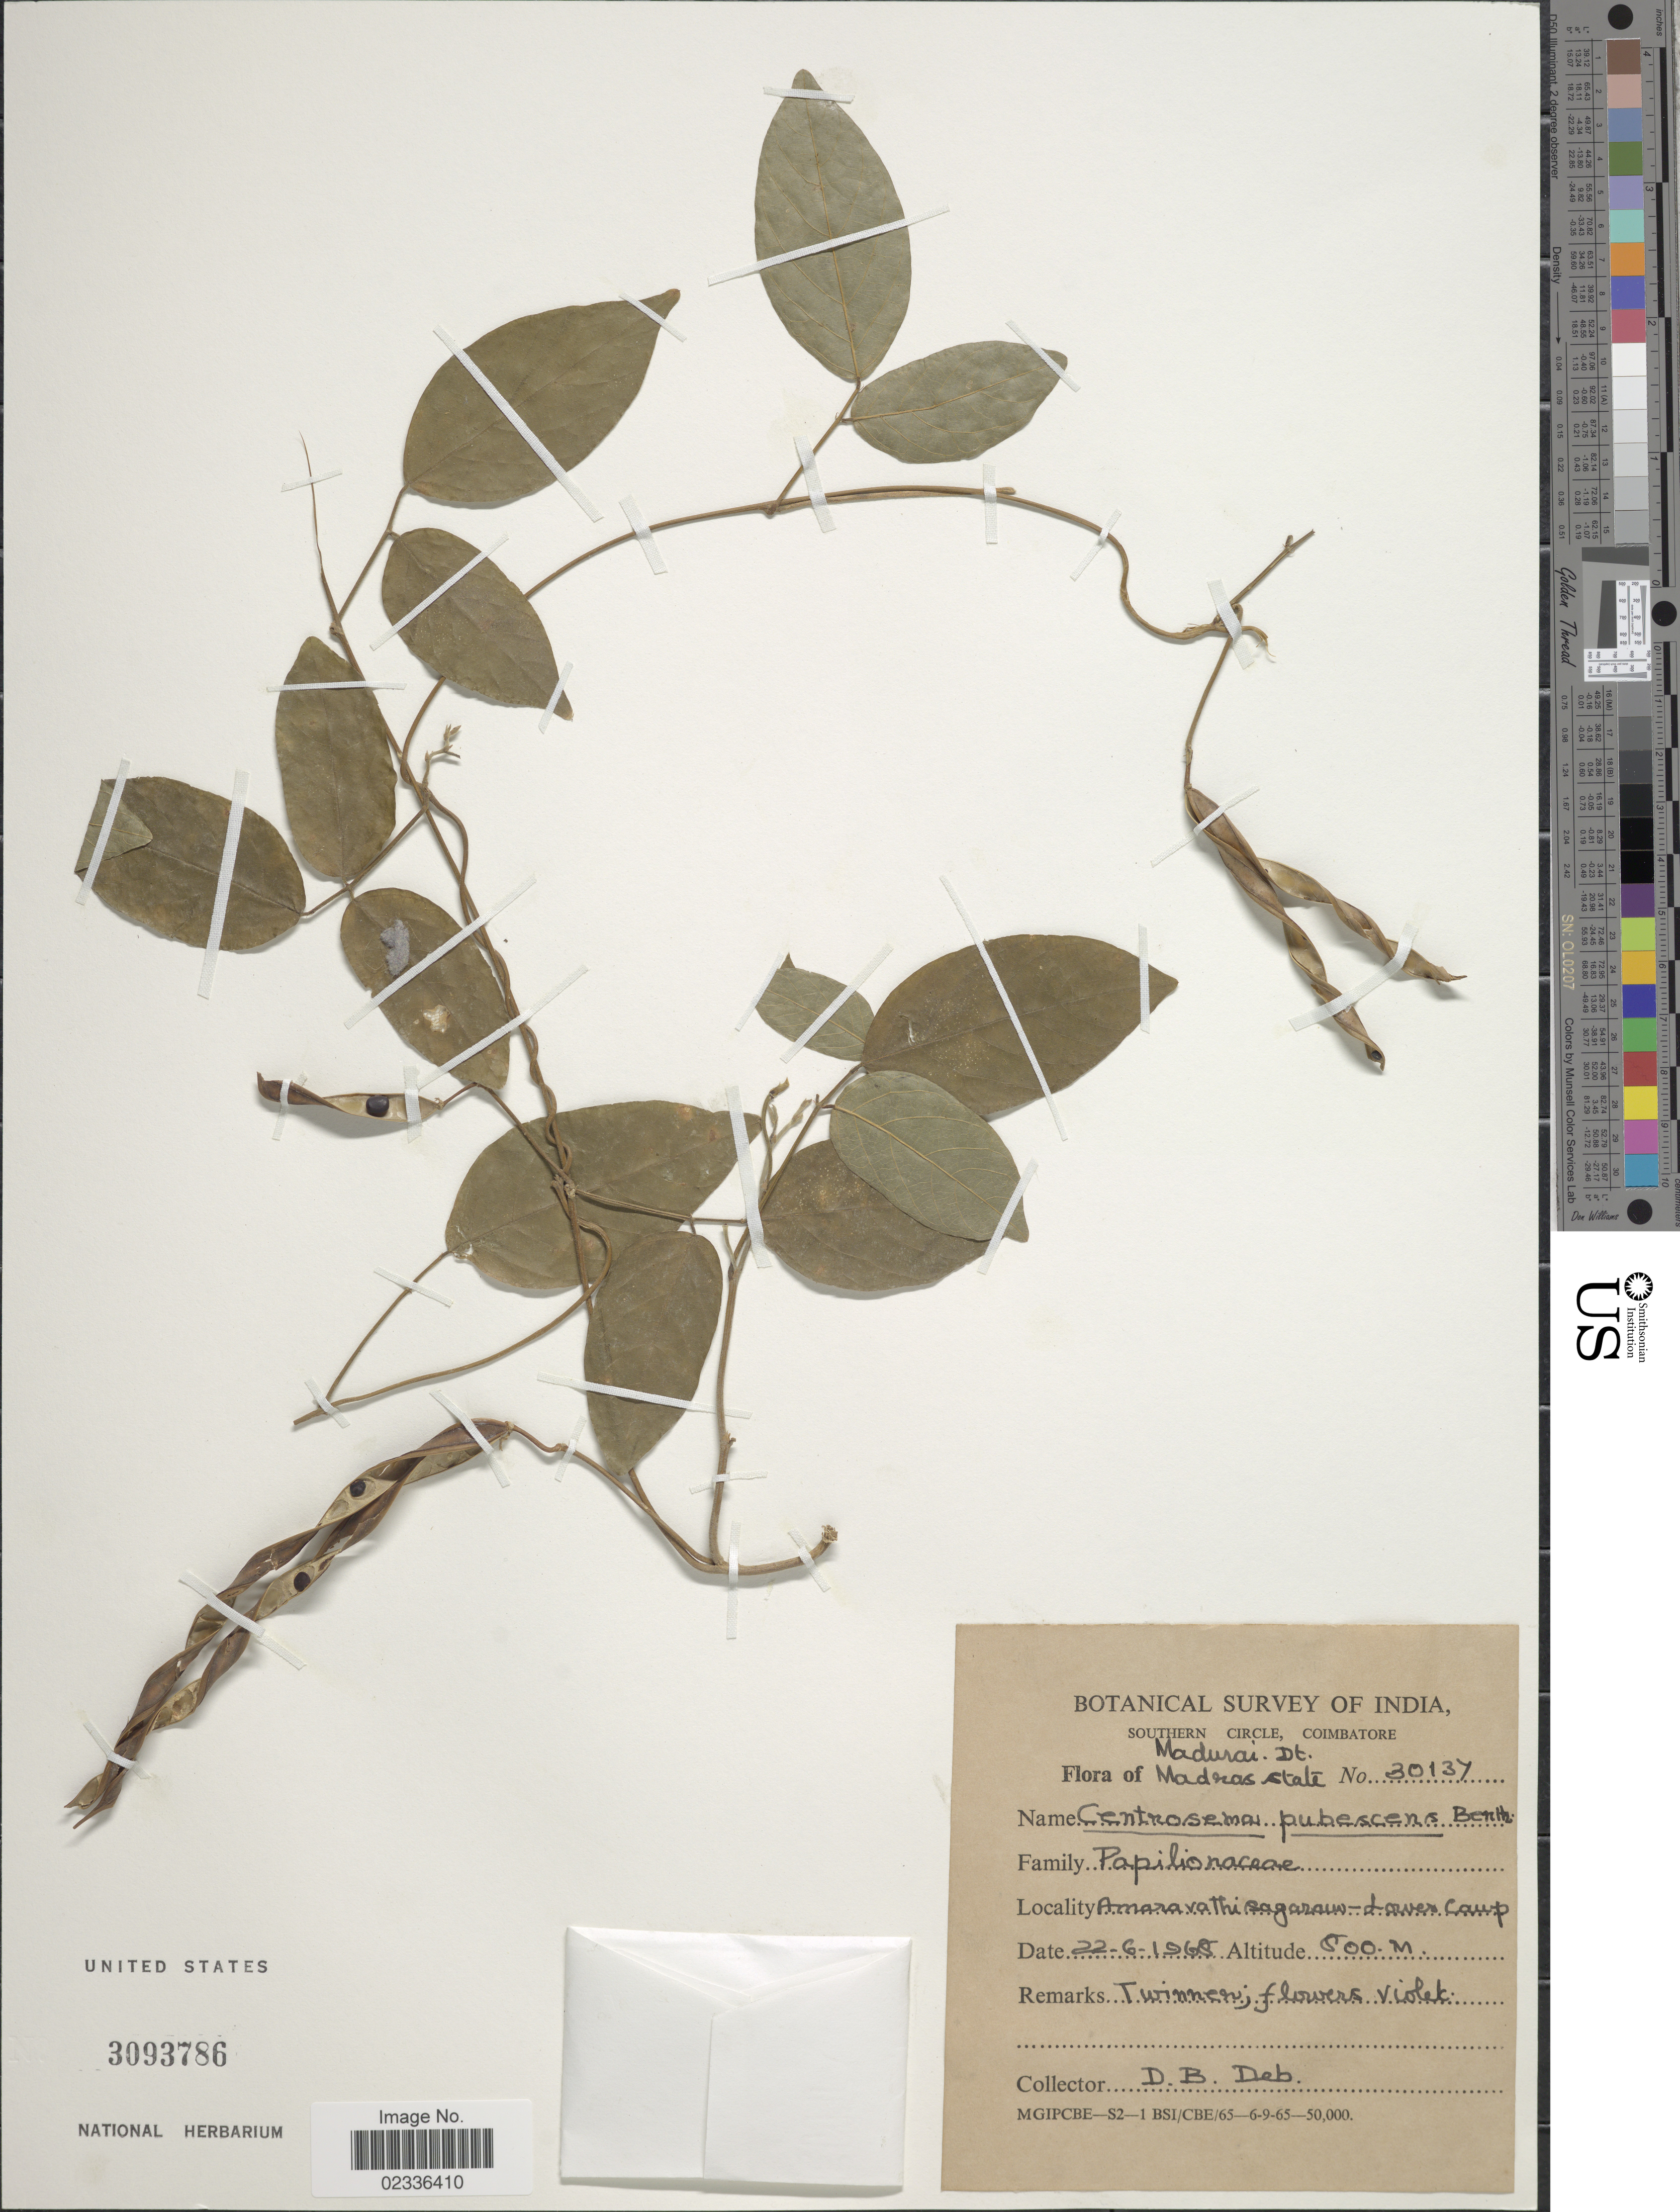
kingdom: Plantae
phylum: Tracheophyta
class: Magnoliopsida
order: Fabales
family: Fabaceae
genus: Centrosema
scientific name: Centrosema pubescens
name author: Benth.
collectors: D. Deb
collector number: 30137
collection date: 1968-06-22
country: India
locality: Madurai Dt., Madras State, Amaravathi sagaram - Lower camp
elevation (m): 800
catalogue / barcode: US 3093786